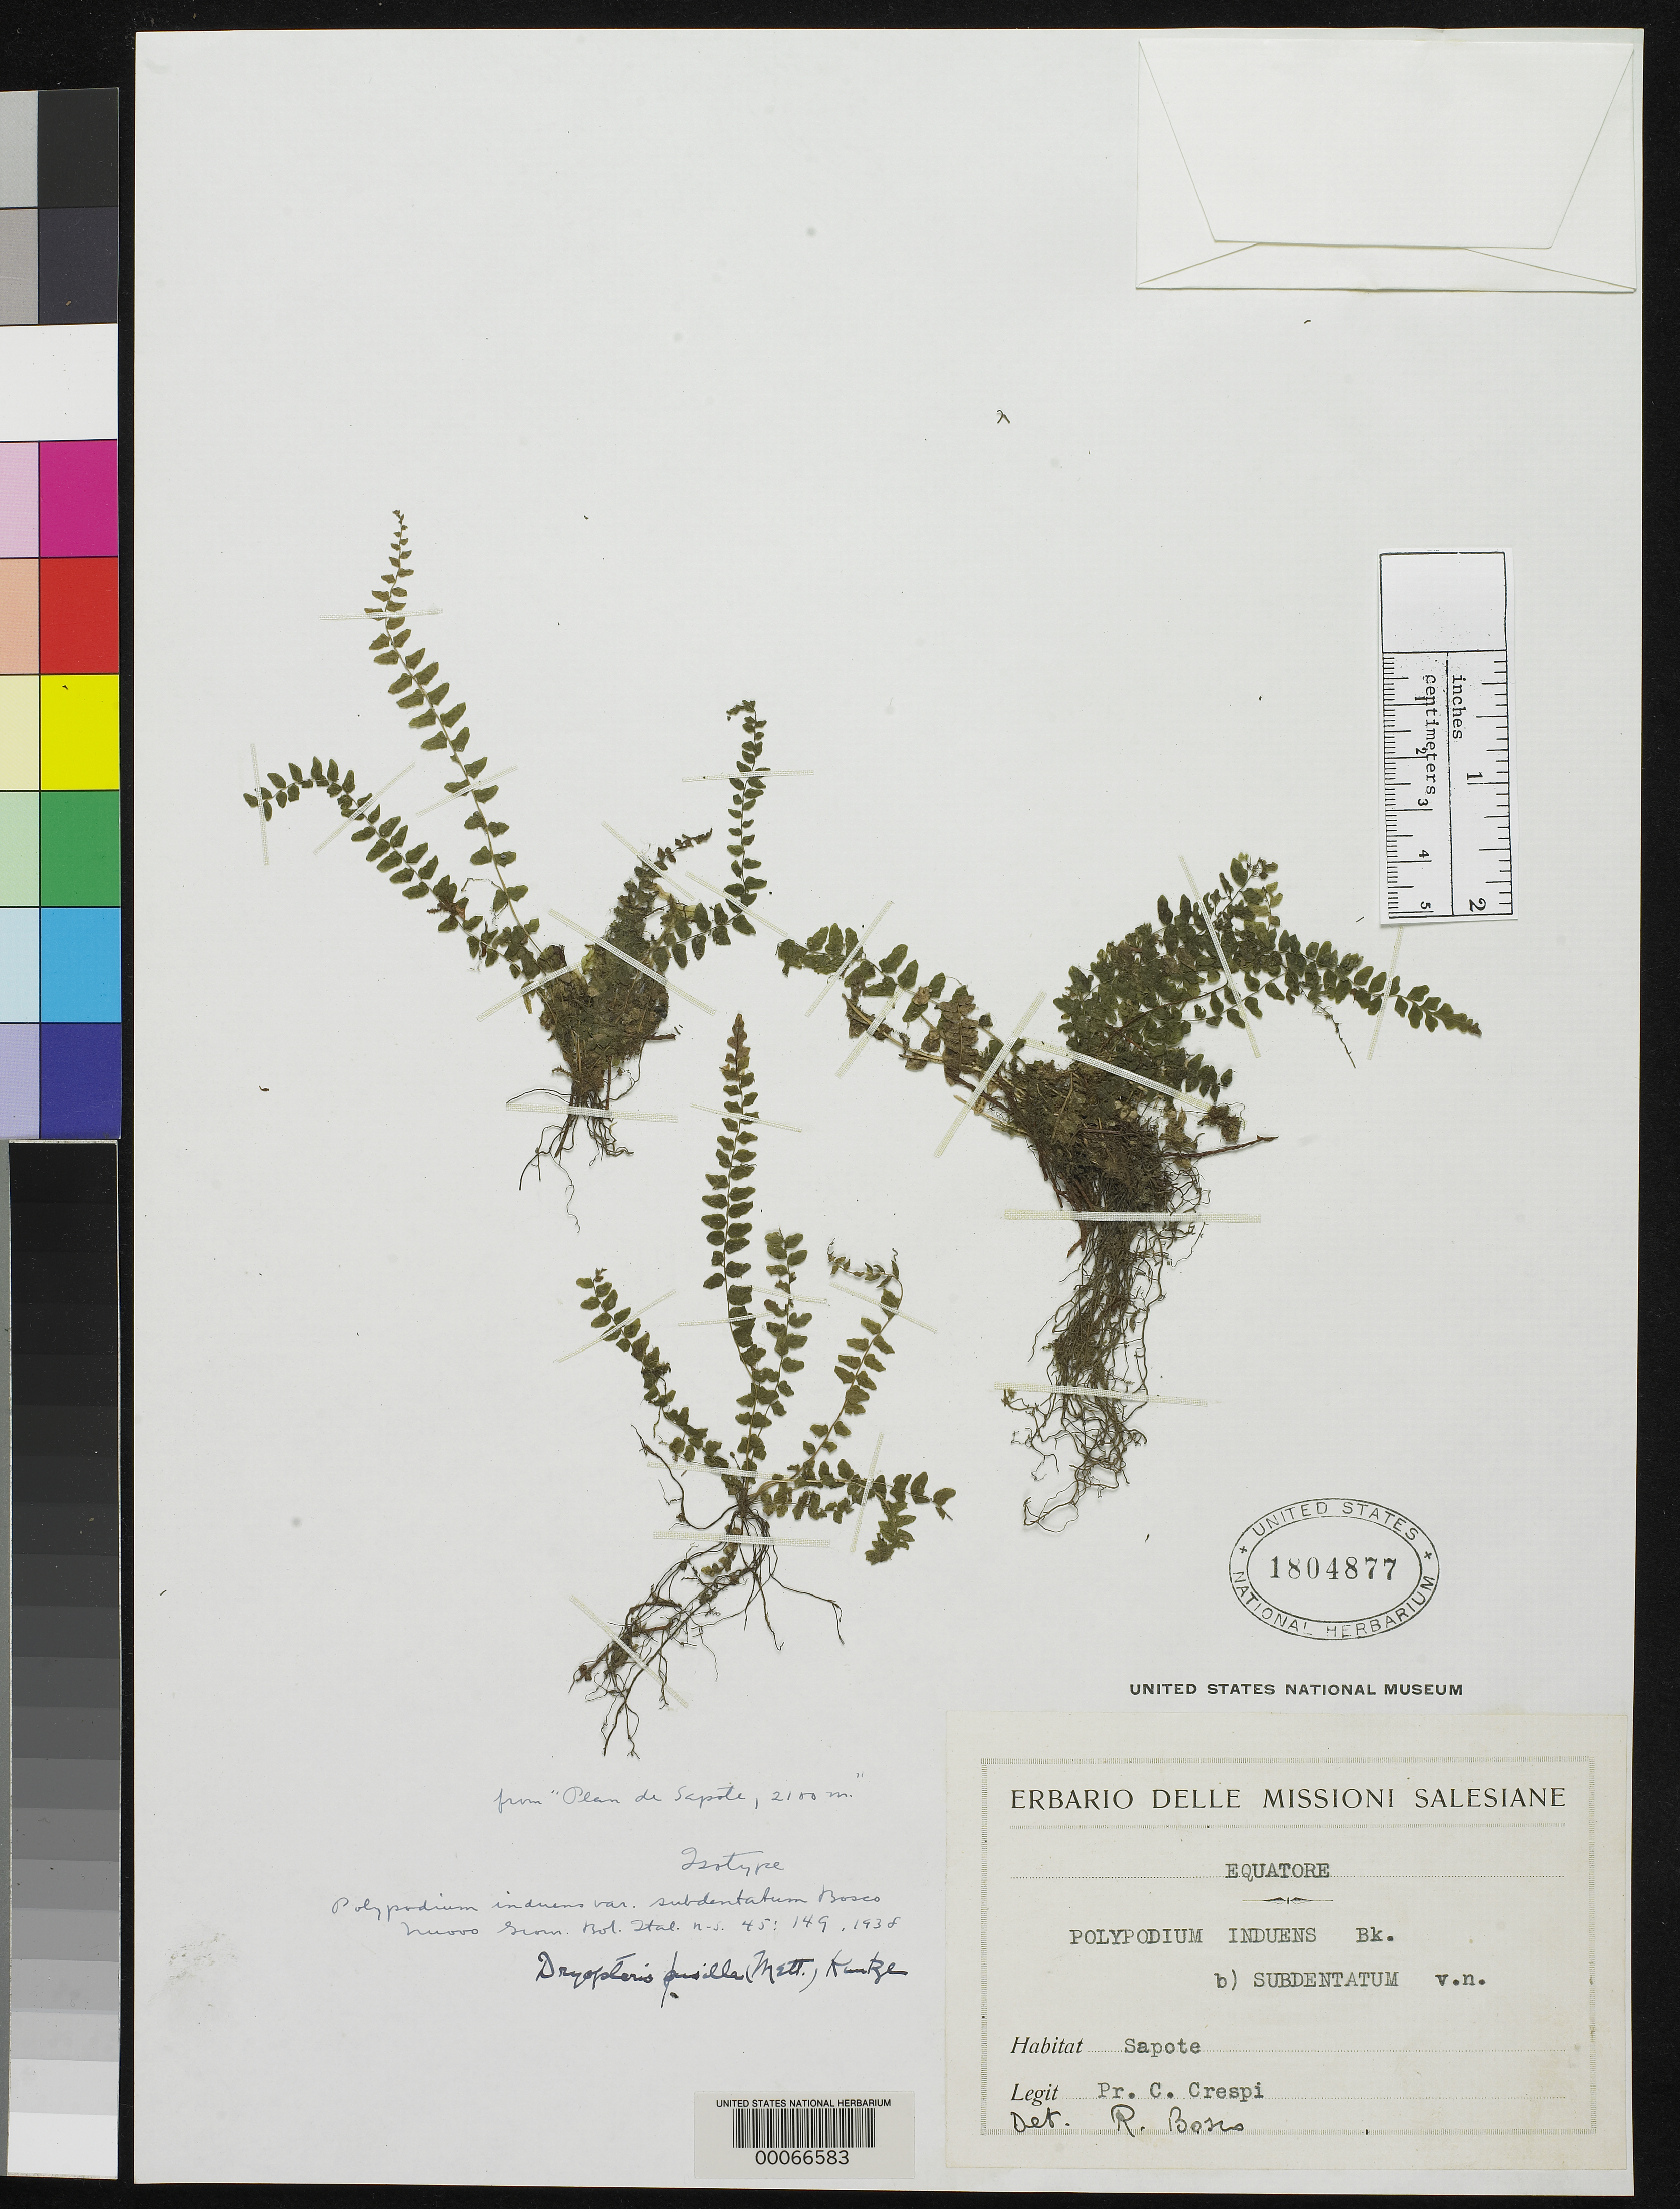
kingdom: Plantae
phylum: Tracheophyta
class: Polypodiopsida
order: Polypodiales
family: Polypodiaceae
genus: Polypodium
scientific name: Polypodium induens var. subdentatum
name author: Bosco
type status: Type Collection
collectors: C. Crespi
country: Ecuador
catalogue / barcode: US 1804877